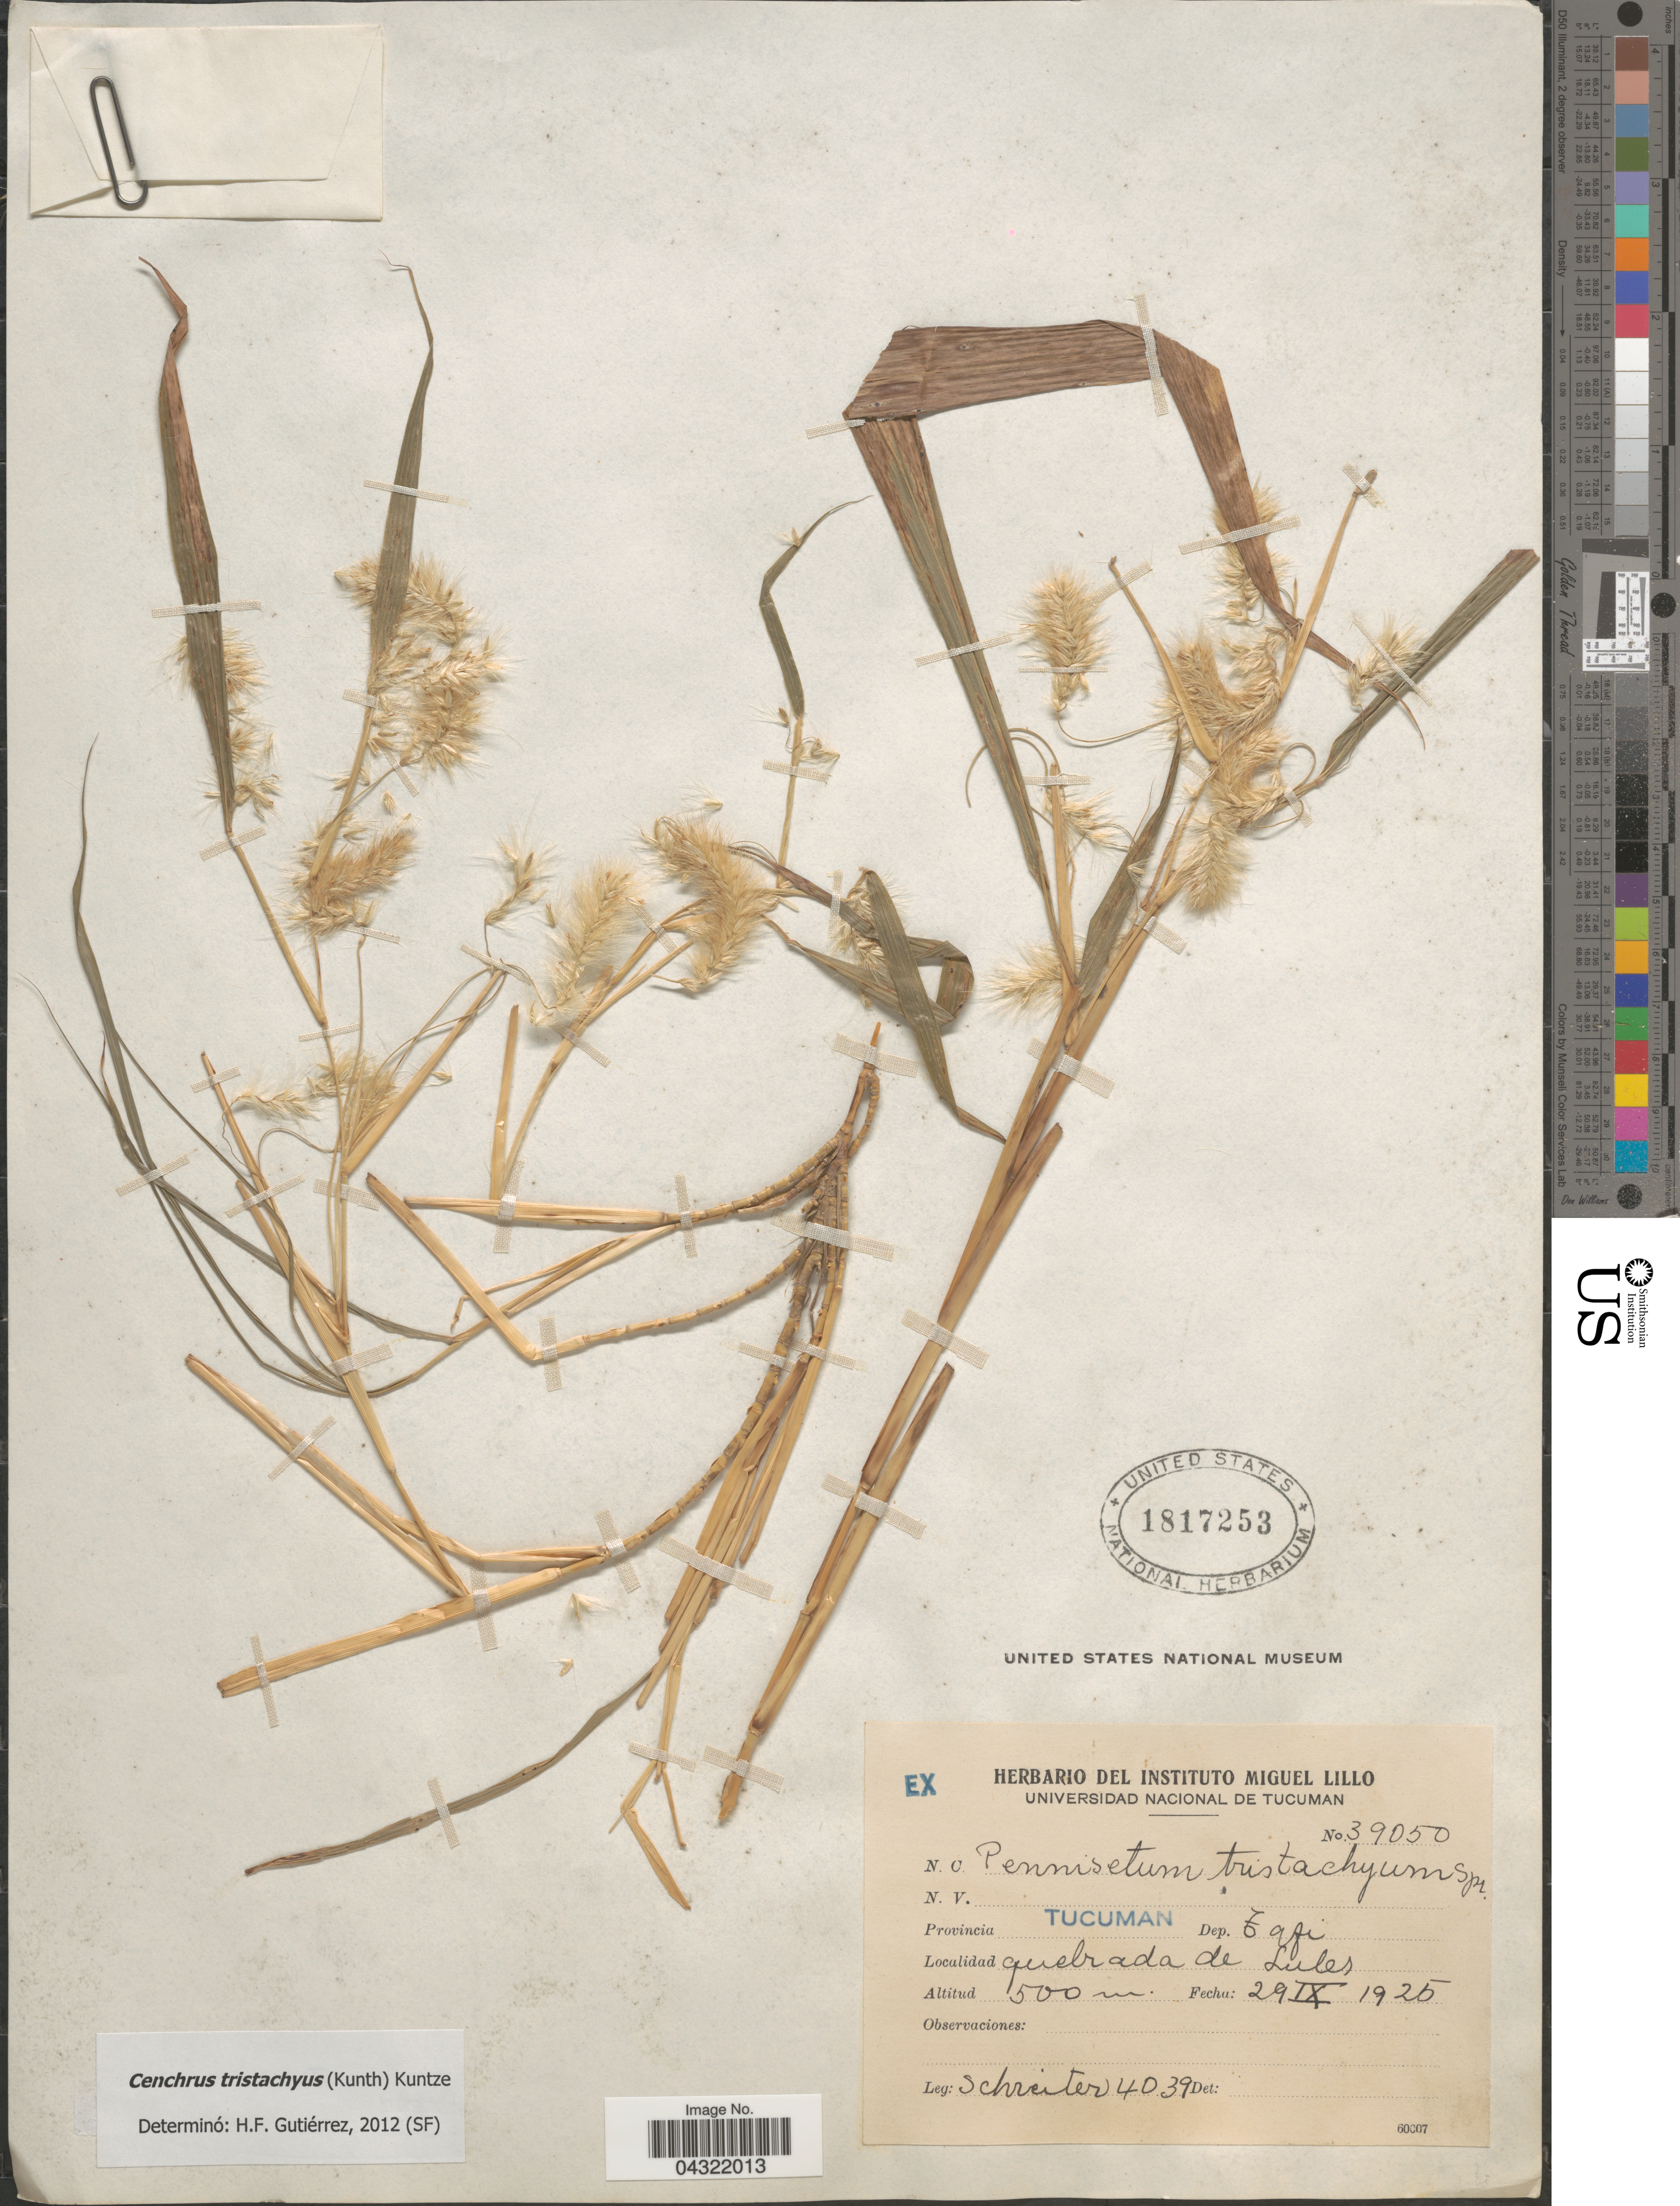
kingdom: Plantae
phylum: Tracheophyta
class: Liliopsida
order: Poales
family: Poaceae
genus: Cenchrus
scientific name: Cenchrus tristachyus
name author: (Kunth) Kuntze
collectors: -. Schreiter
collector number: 4039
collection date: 1925-09-29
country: Argentina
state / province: Tucuman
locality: Dep. Tafi. Quebrada de Lules.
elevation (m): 500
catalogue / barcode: US 1817253